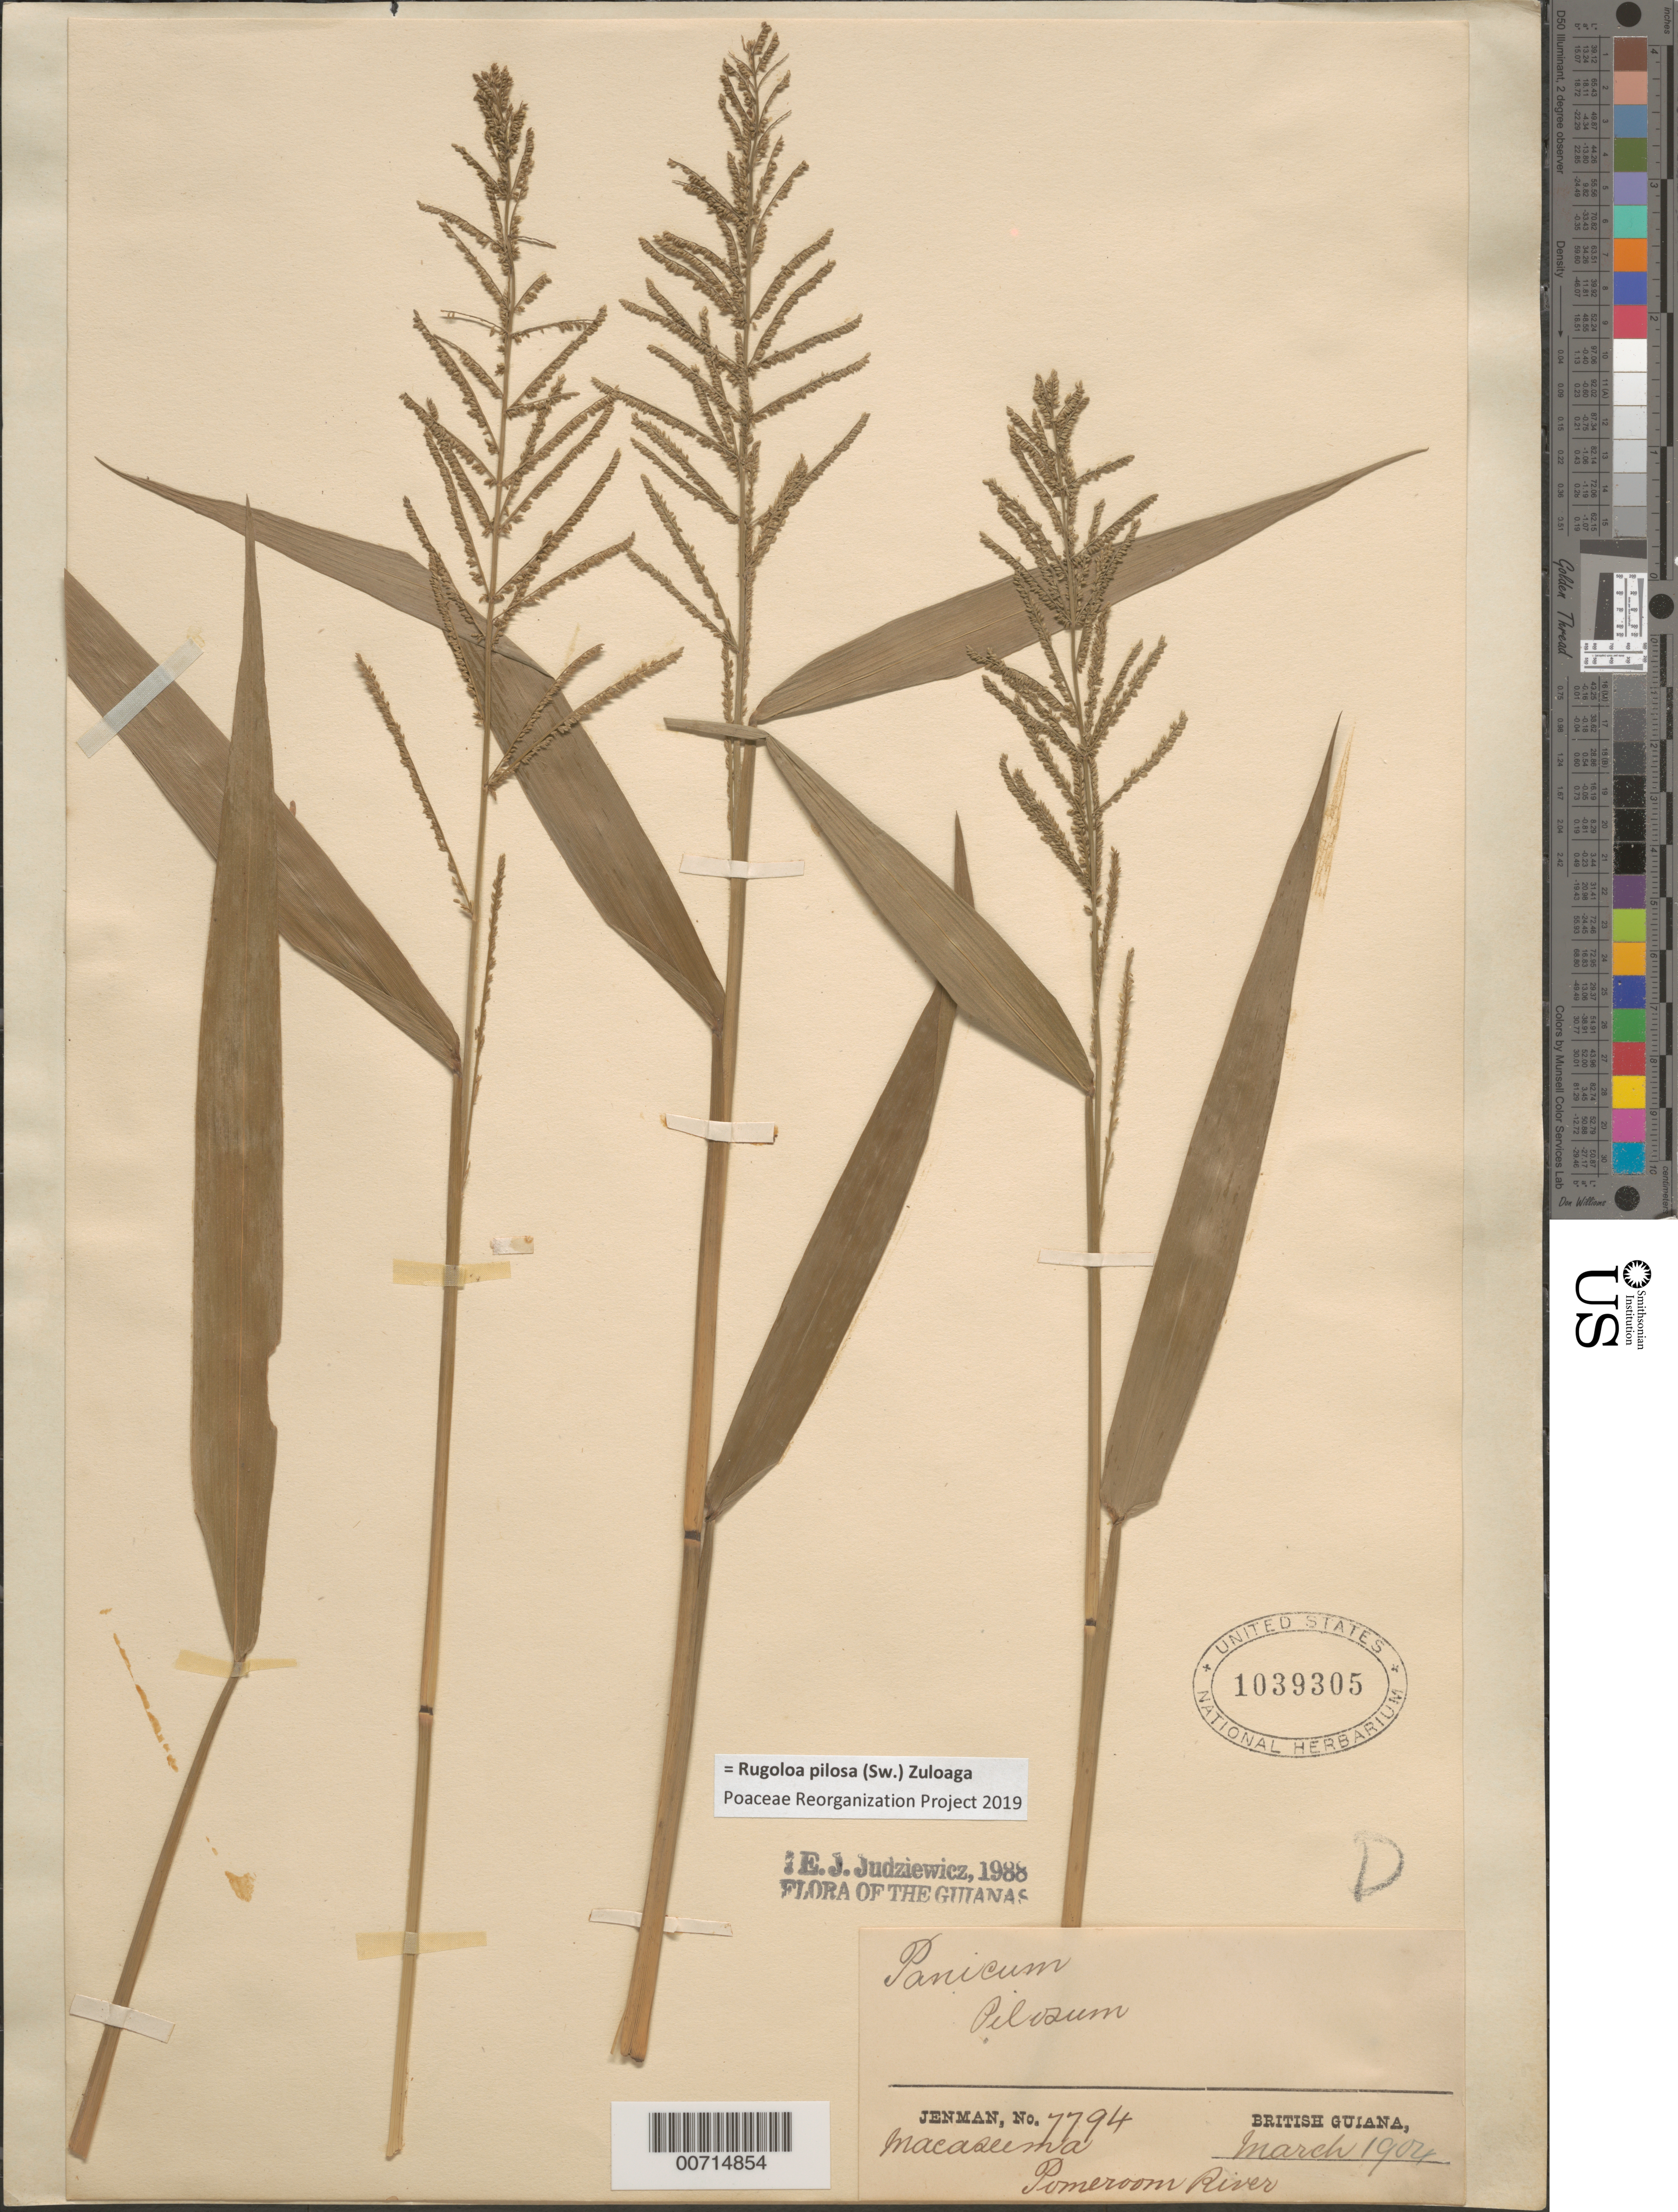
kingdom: Plantae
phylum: Tracheophyta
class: Liliopsida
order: Poales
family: Poaceae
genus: Panicum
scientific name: Panicum pilosum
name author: Sw.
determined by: Judziewicz, E. J.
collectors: G. S. Jenman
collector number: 7794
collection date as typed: Mar-04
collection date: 2004-03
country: Guyana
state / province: Pomeroon-Supenaam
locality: Macaseema, Pomeroon R.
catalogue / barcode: US 1039305